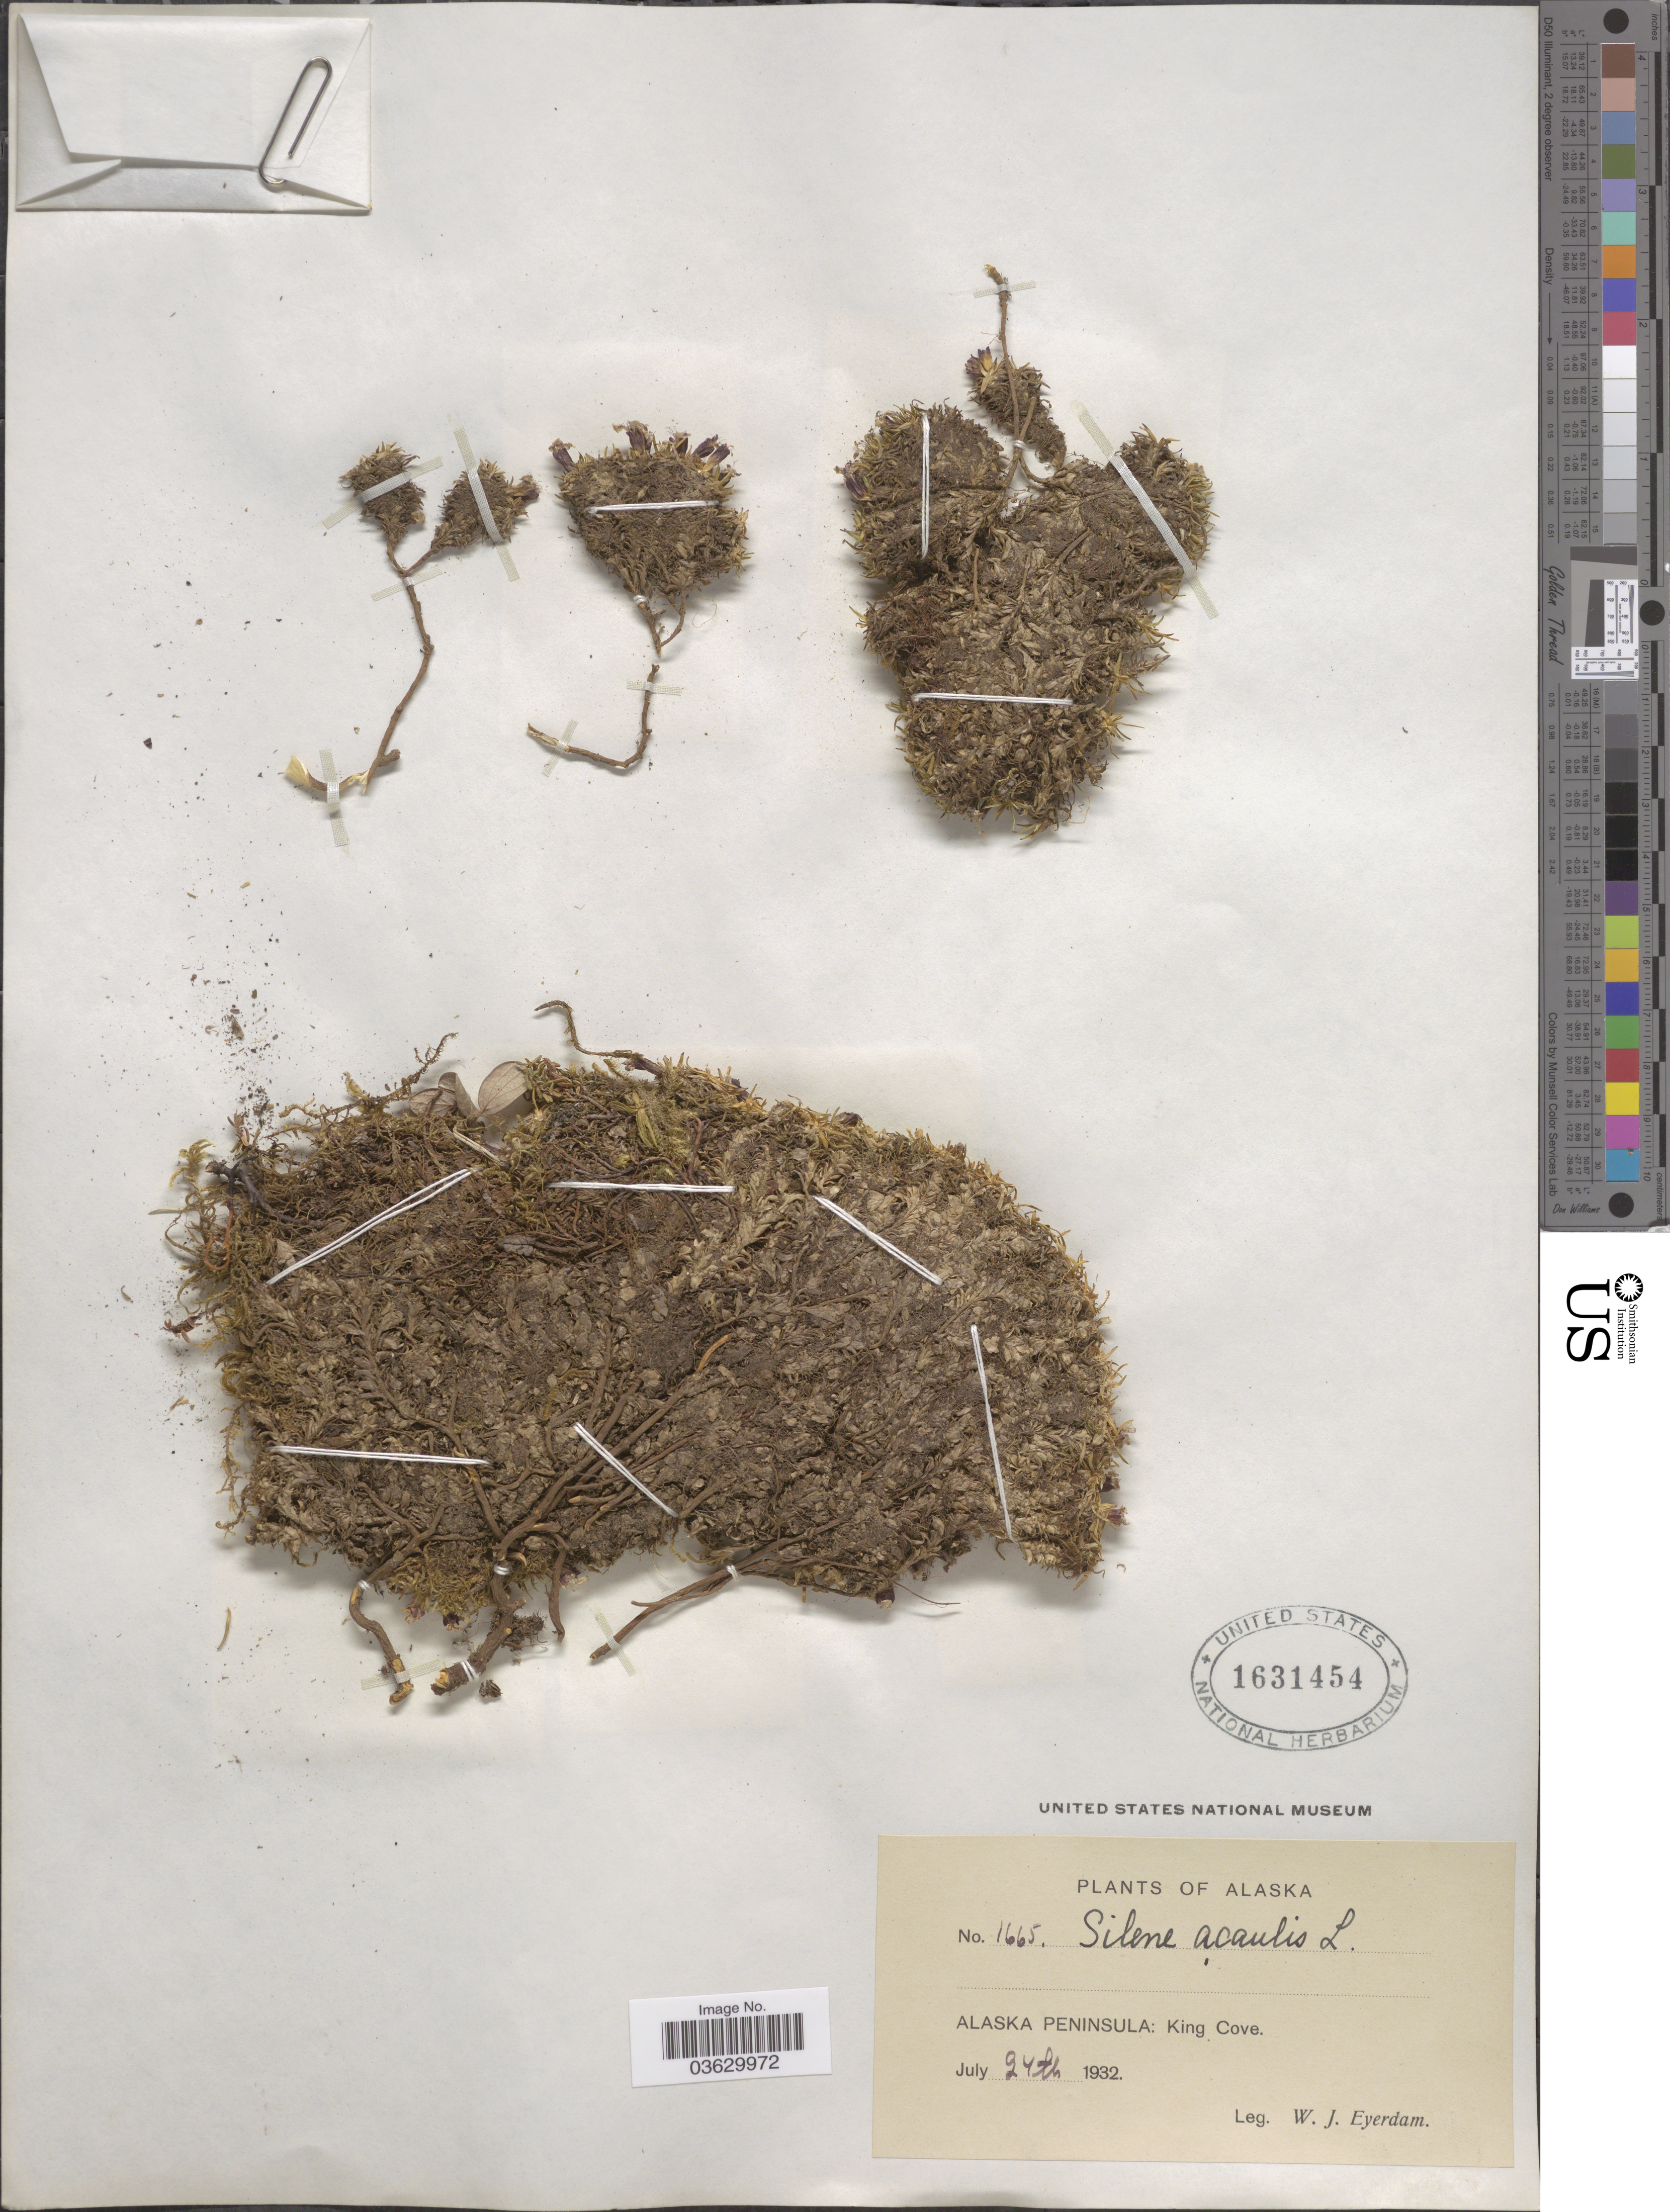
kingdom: Plantae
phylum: Tracheophyta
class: Magnoliopsida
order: Caryophyllales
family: Caryophyllaceae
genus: Silene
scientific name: Silene acaulis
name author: (L.) Jacq.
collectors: W. J. Eyerdam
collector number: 1665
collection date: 1932-07-24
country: United States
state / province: Alaska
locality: Alaska Peninsula: King Cove.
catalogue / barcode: US 1631454